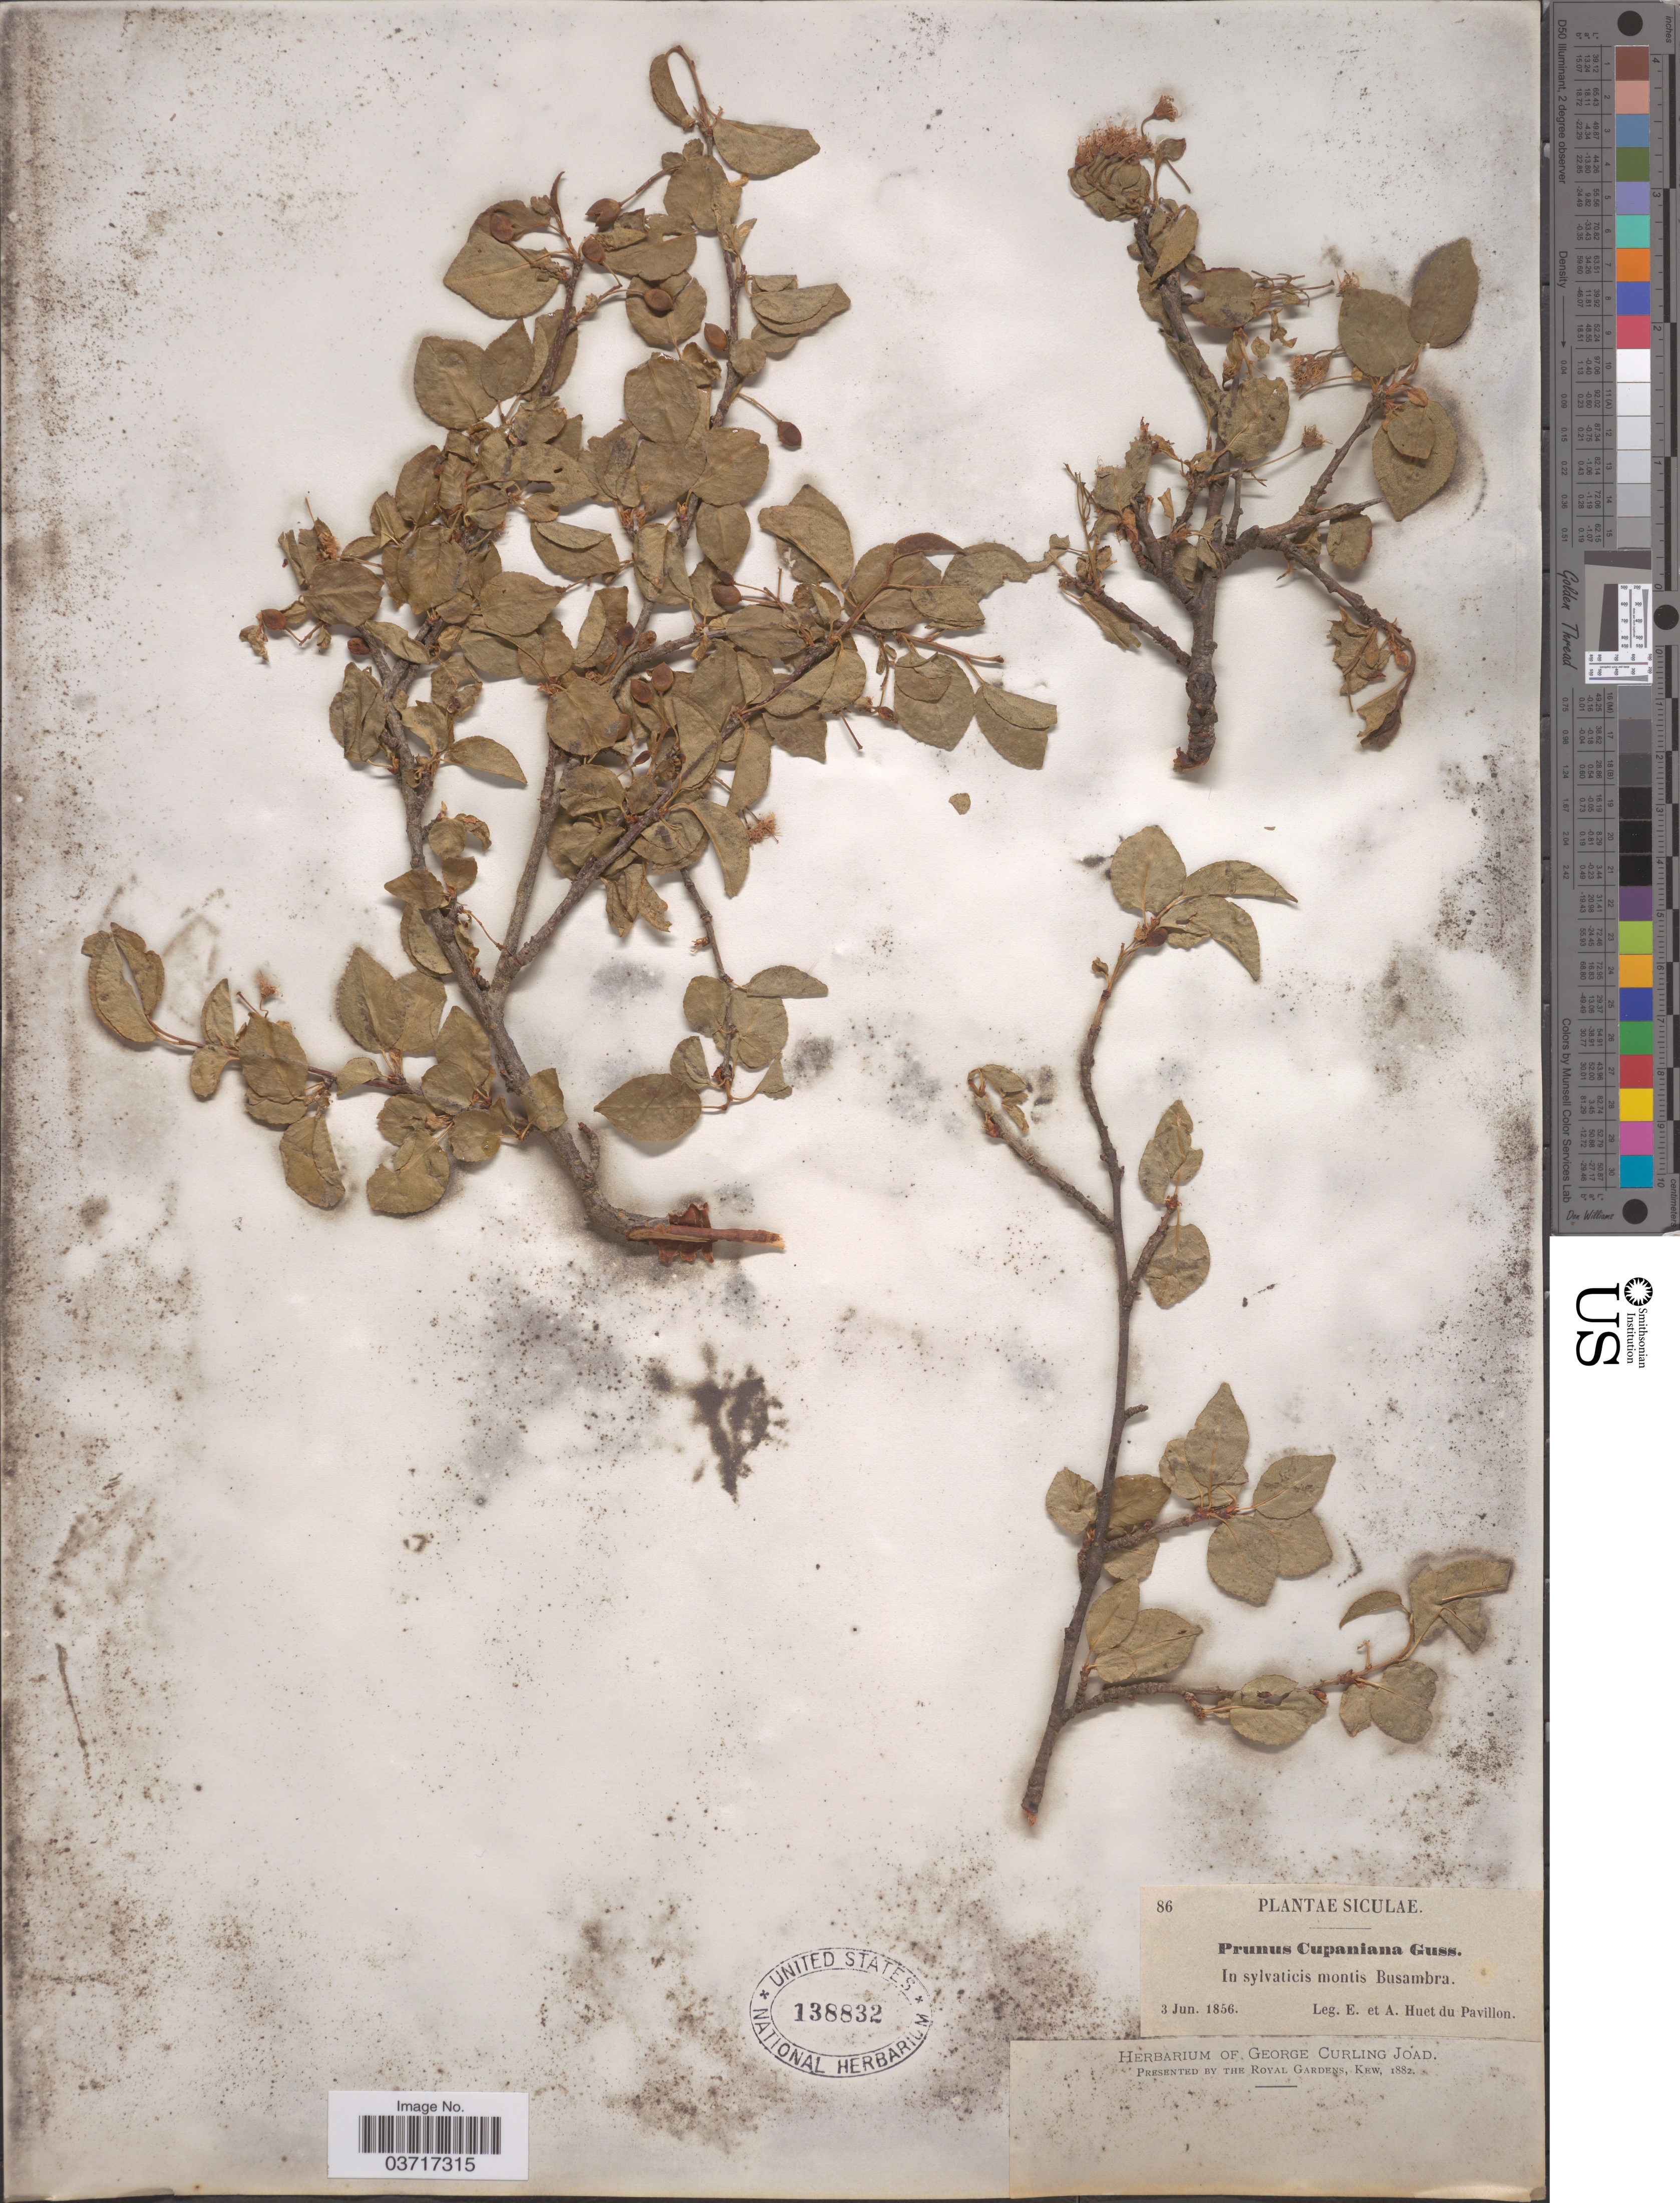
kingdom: Plantae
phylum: Tracheophyta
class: Magnoliopsida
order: Rosales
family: Rosaceae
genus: Prunus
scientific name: Prunus cupaniana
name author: Gussone ex Nyman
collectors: E. Huet du Pavillon & A. Huet du Pavillon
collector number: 86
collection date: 1856-06-03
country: Italy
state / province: Siciliana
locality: Siculae. In sylvaticis montis Busambra.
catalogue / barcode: US 138832